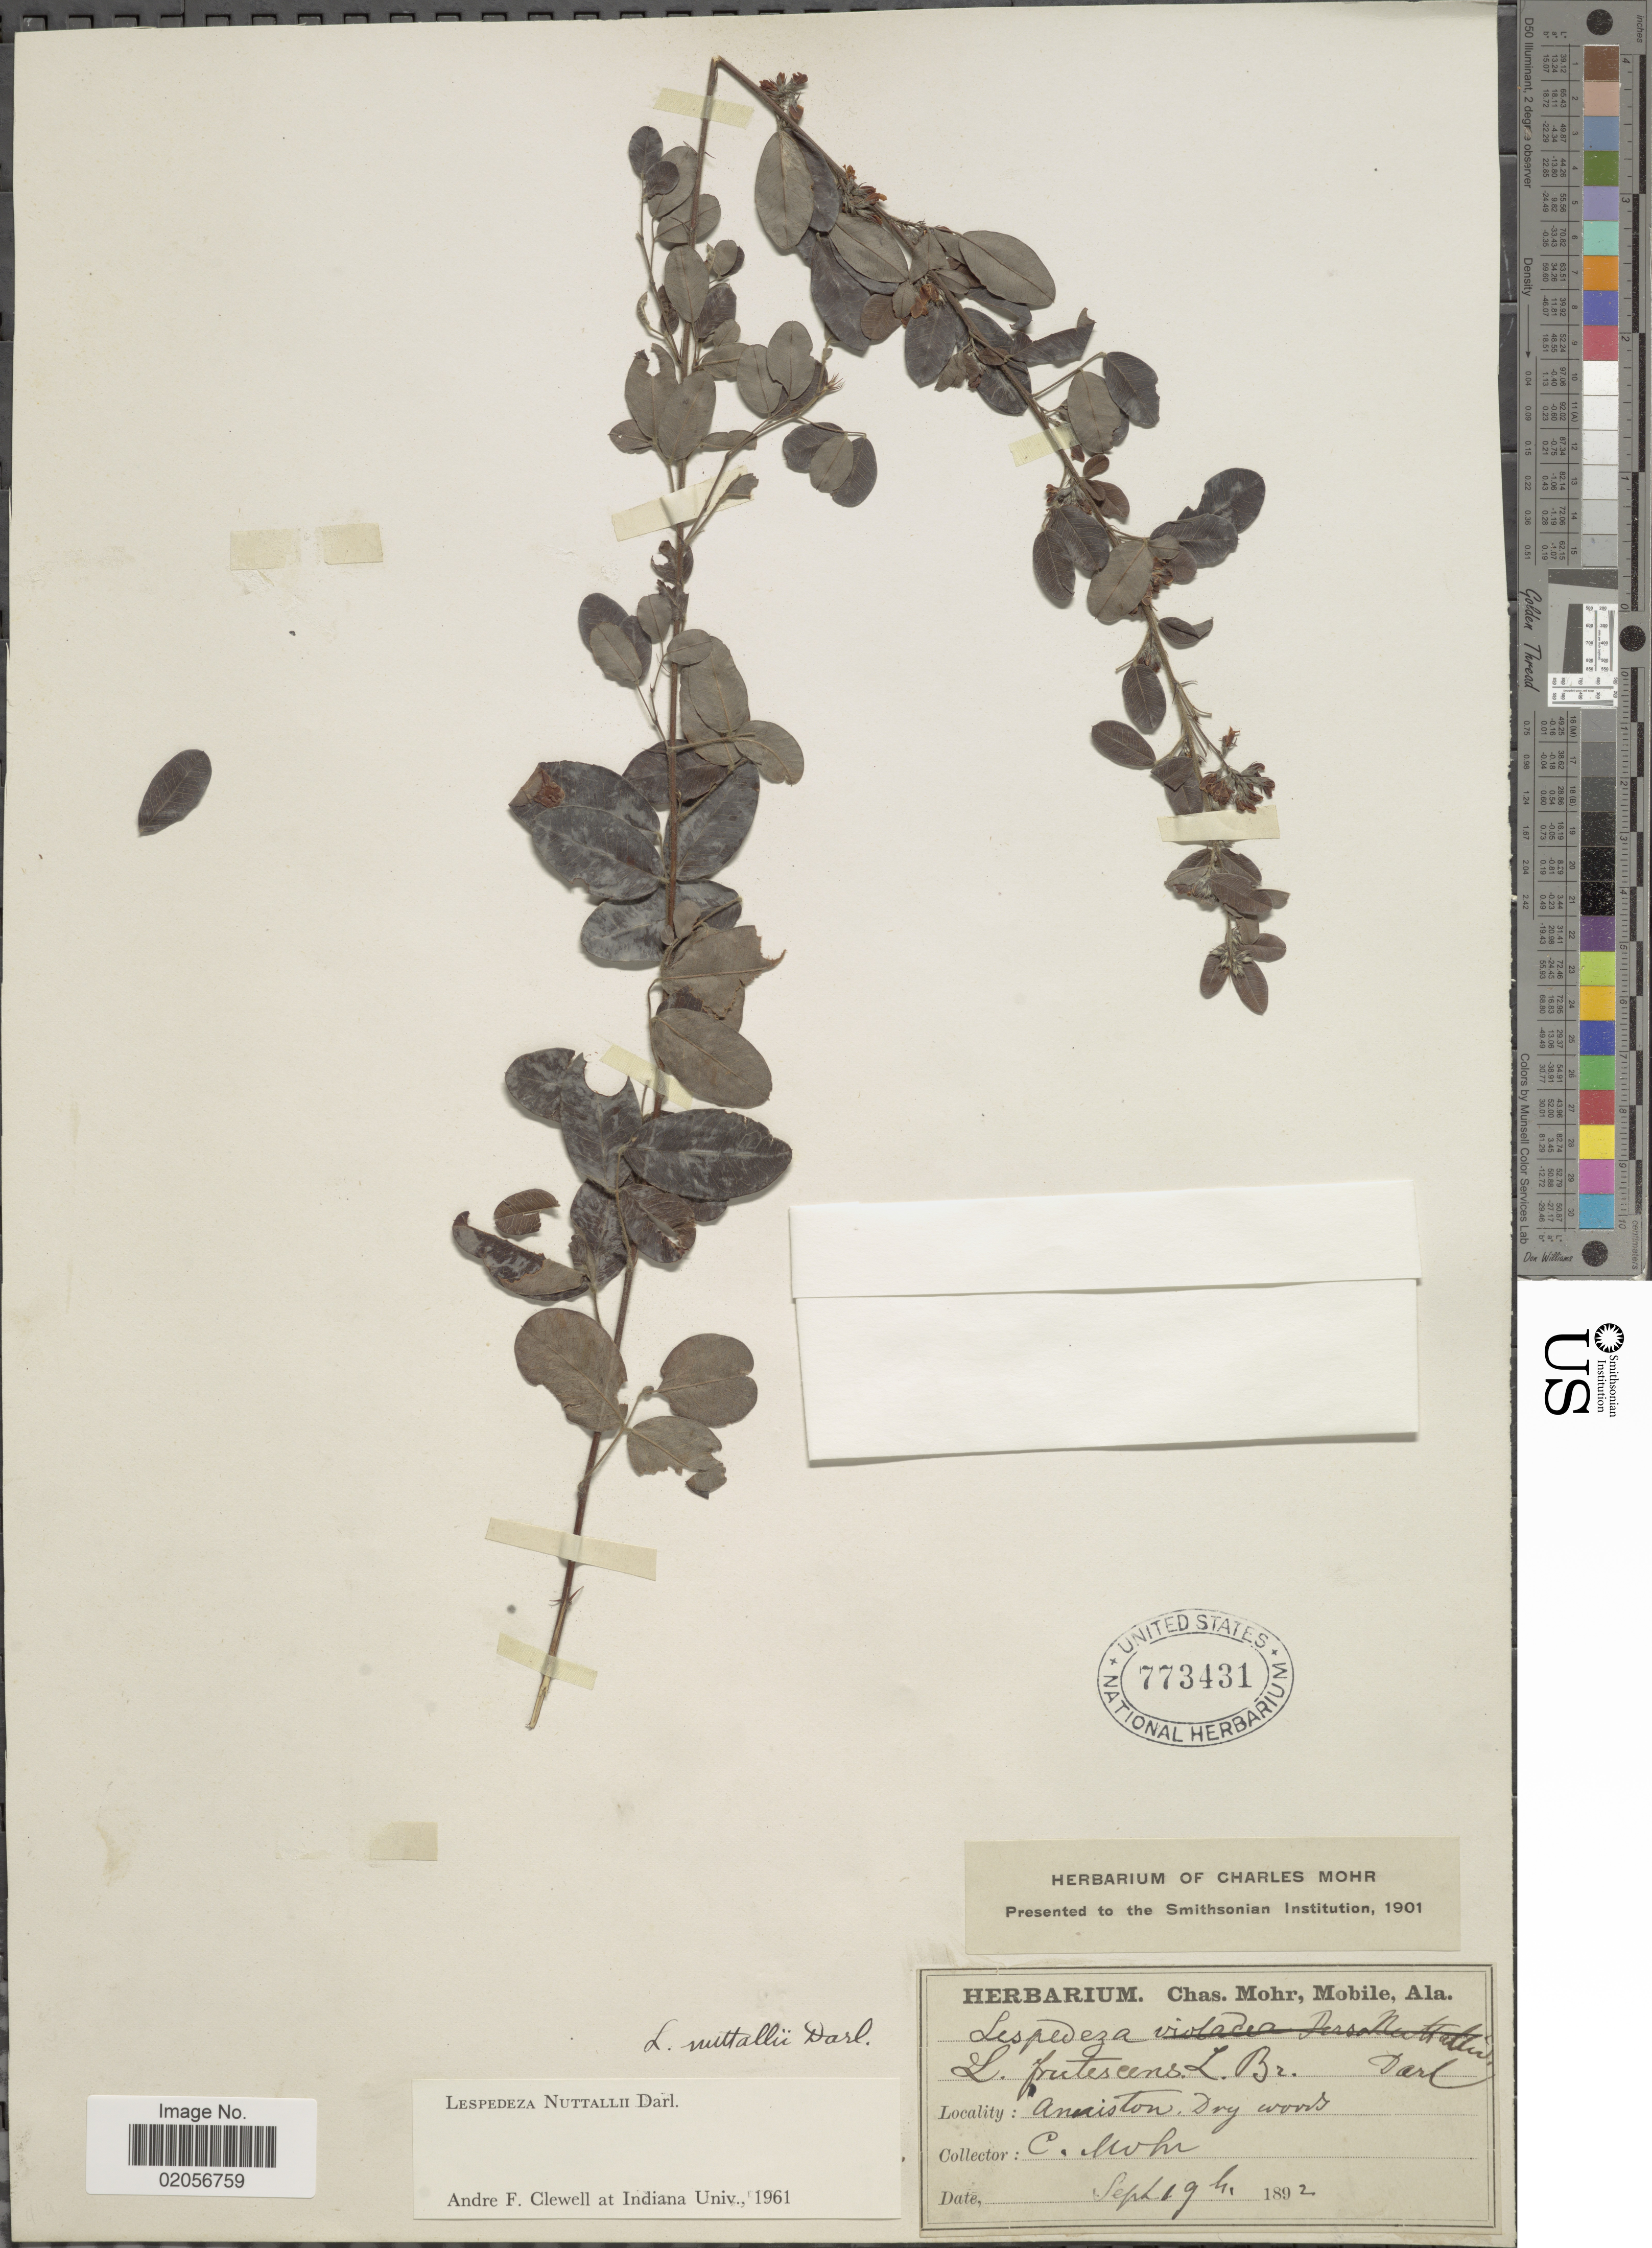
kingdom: Plantae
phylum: Tracheophyta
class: Magnoliopsida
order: Fabales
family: Fabaceae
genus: Lespedeza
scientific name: Lespedeza nuttallii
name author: Darl.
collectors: C. T. Mohr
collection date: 1892-09-19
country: United States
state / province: Alabama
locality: Anniston, Dry woods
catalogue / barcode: US 773431